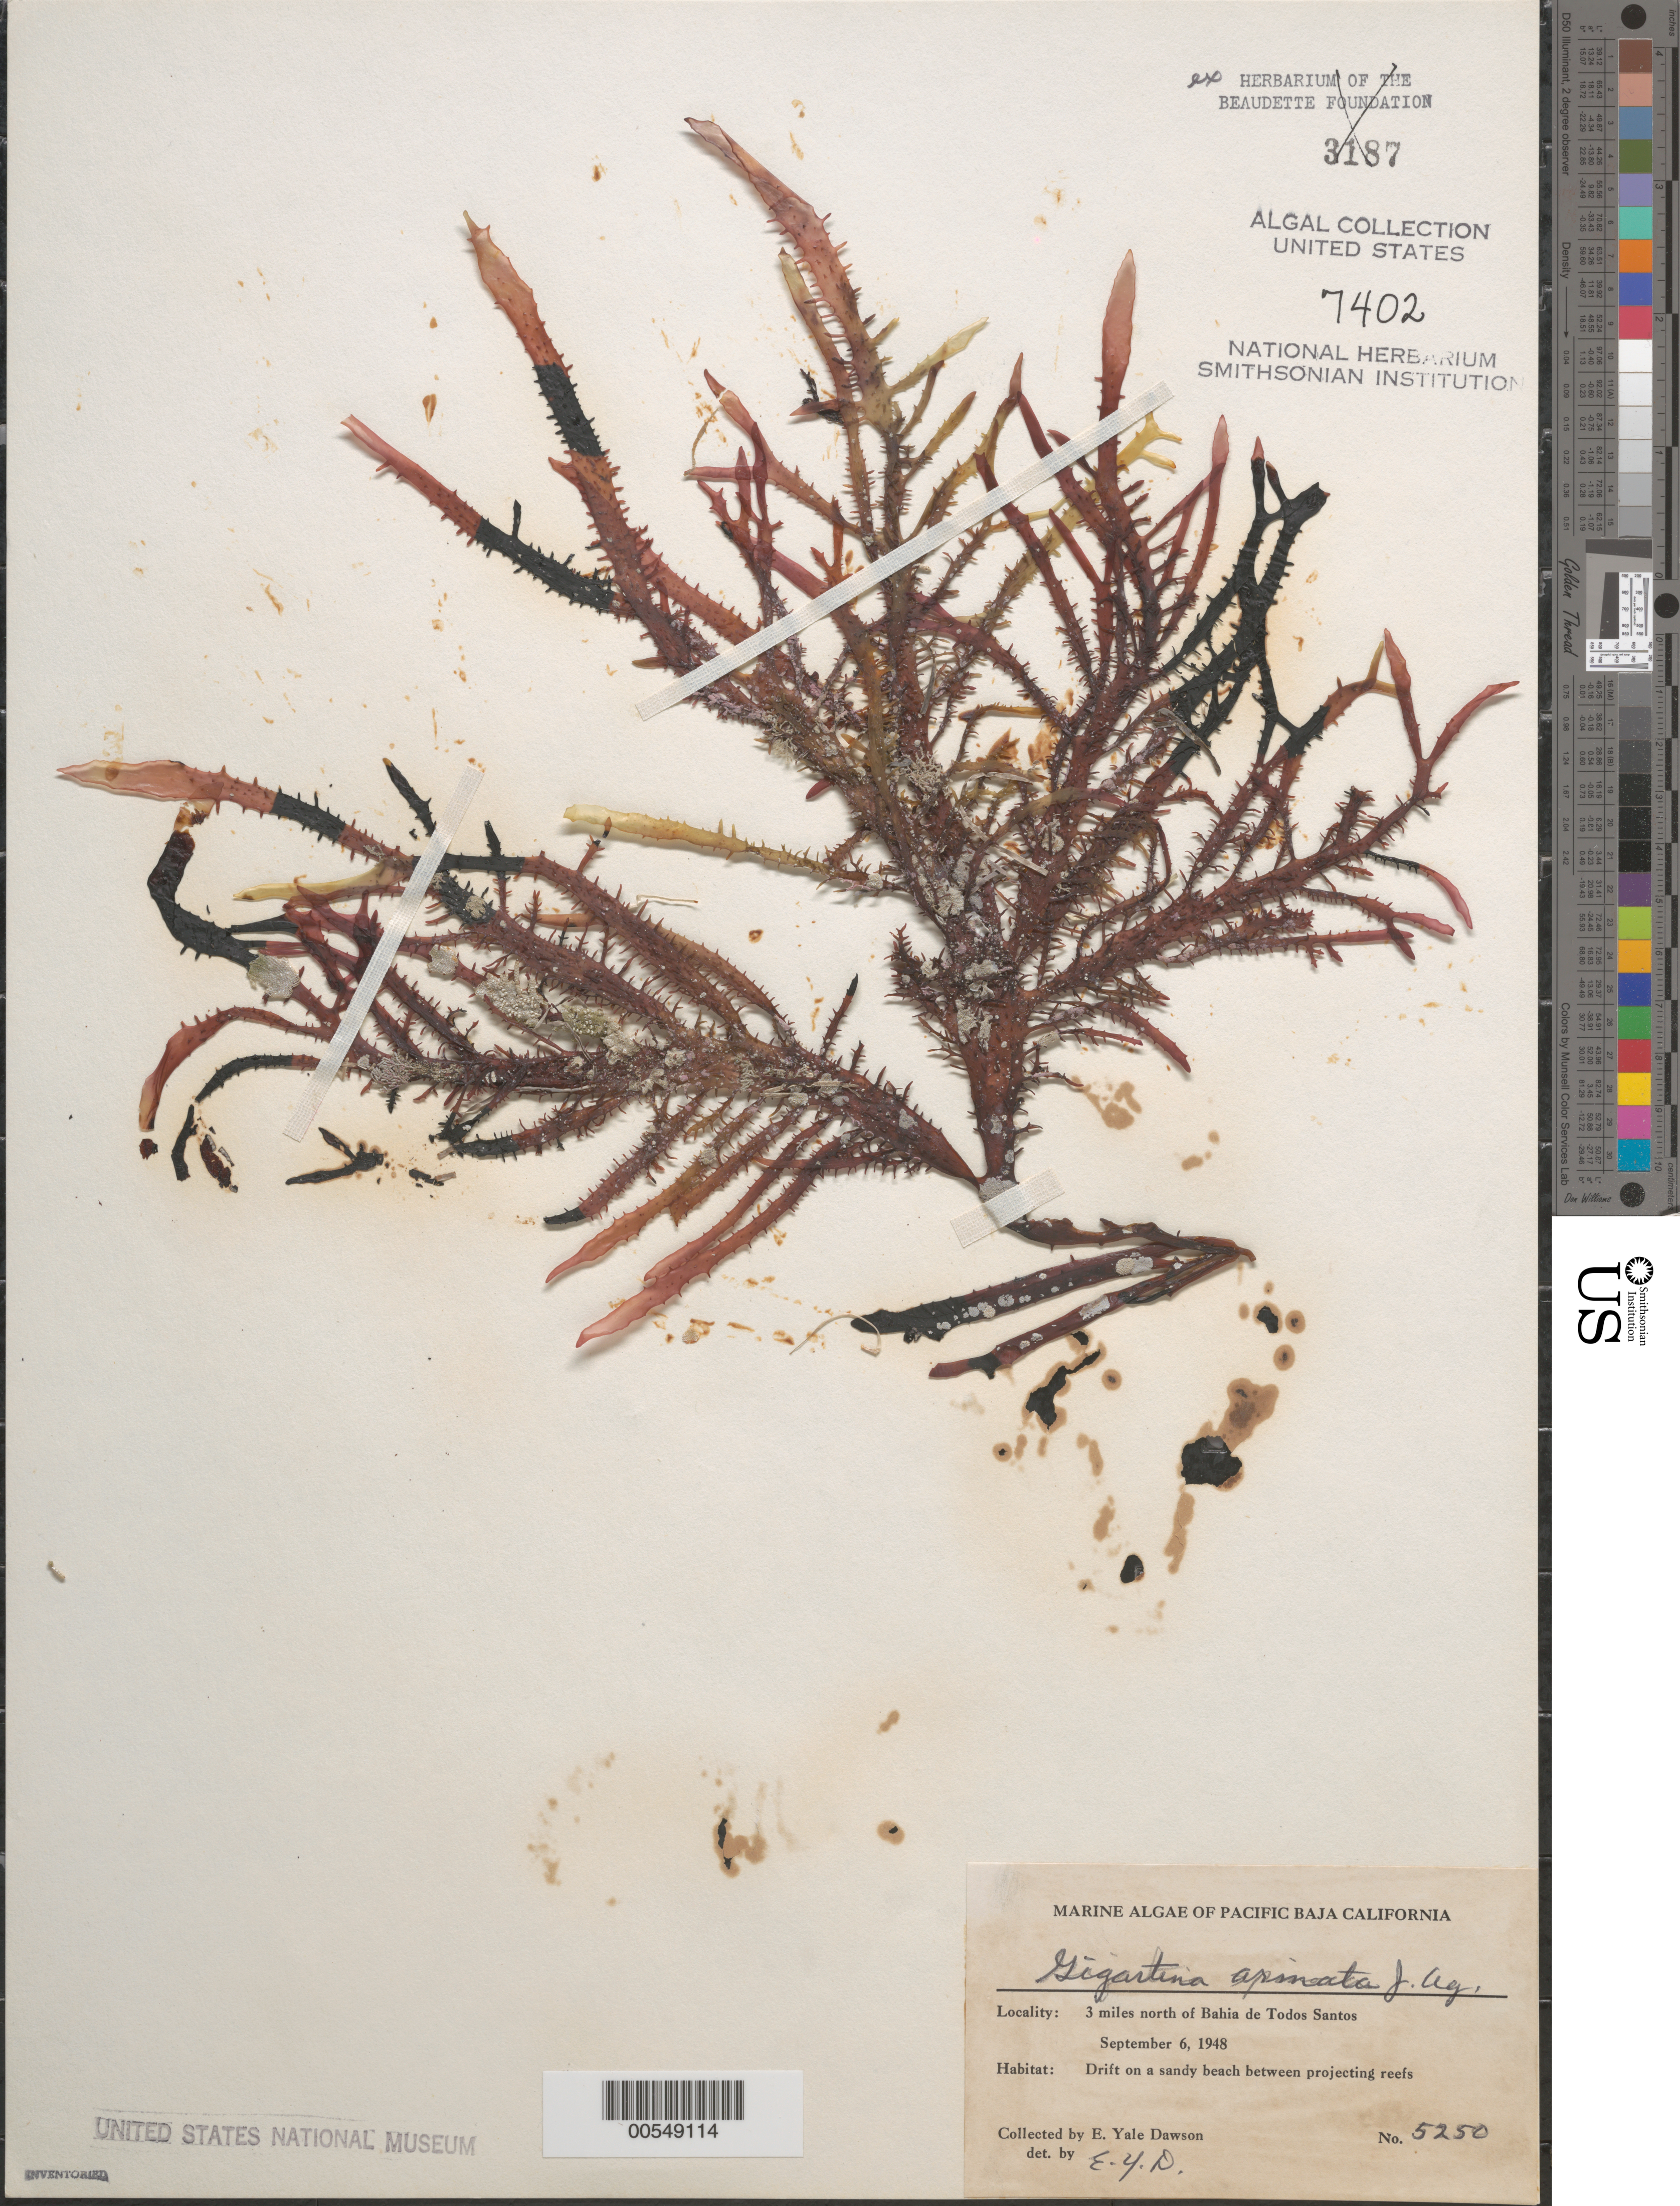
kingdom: Plantae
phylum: Rhodophyta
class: Florideophyceae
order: Gigartinales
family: Gigartinaceae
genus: Chondracanthus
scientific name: Chondracanthus spinosus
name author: (Kütz.) Guiry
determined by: Algae name updating Project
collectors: E. Y. Dawson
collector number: EYD 5250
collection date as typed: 06 Sep 1948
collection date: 1948-09-06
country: Mexico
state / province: Baja California Sur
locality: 3 miles north of Bahia de Todos Santos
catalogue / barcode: US 7402